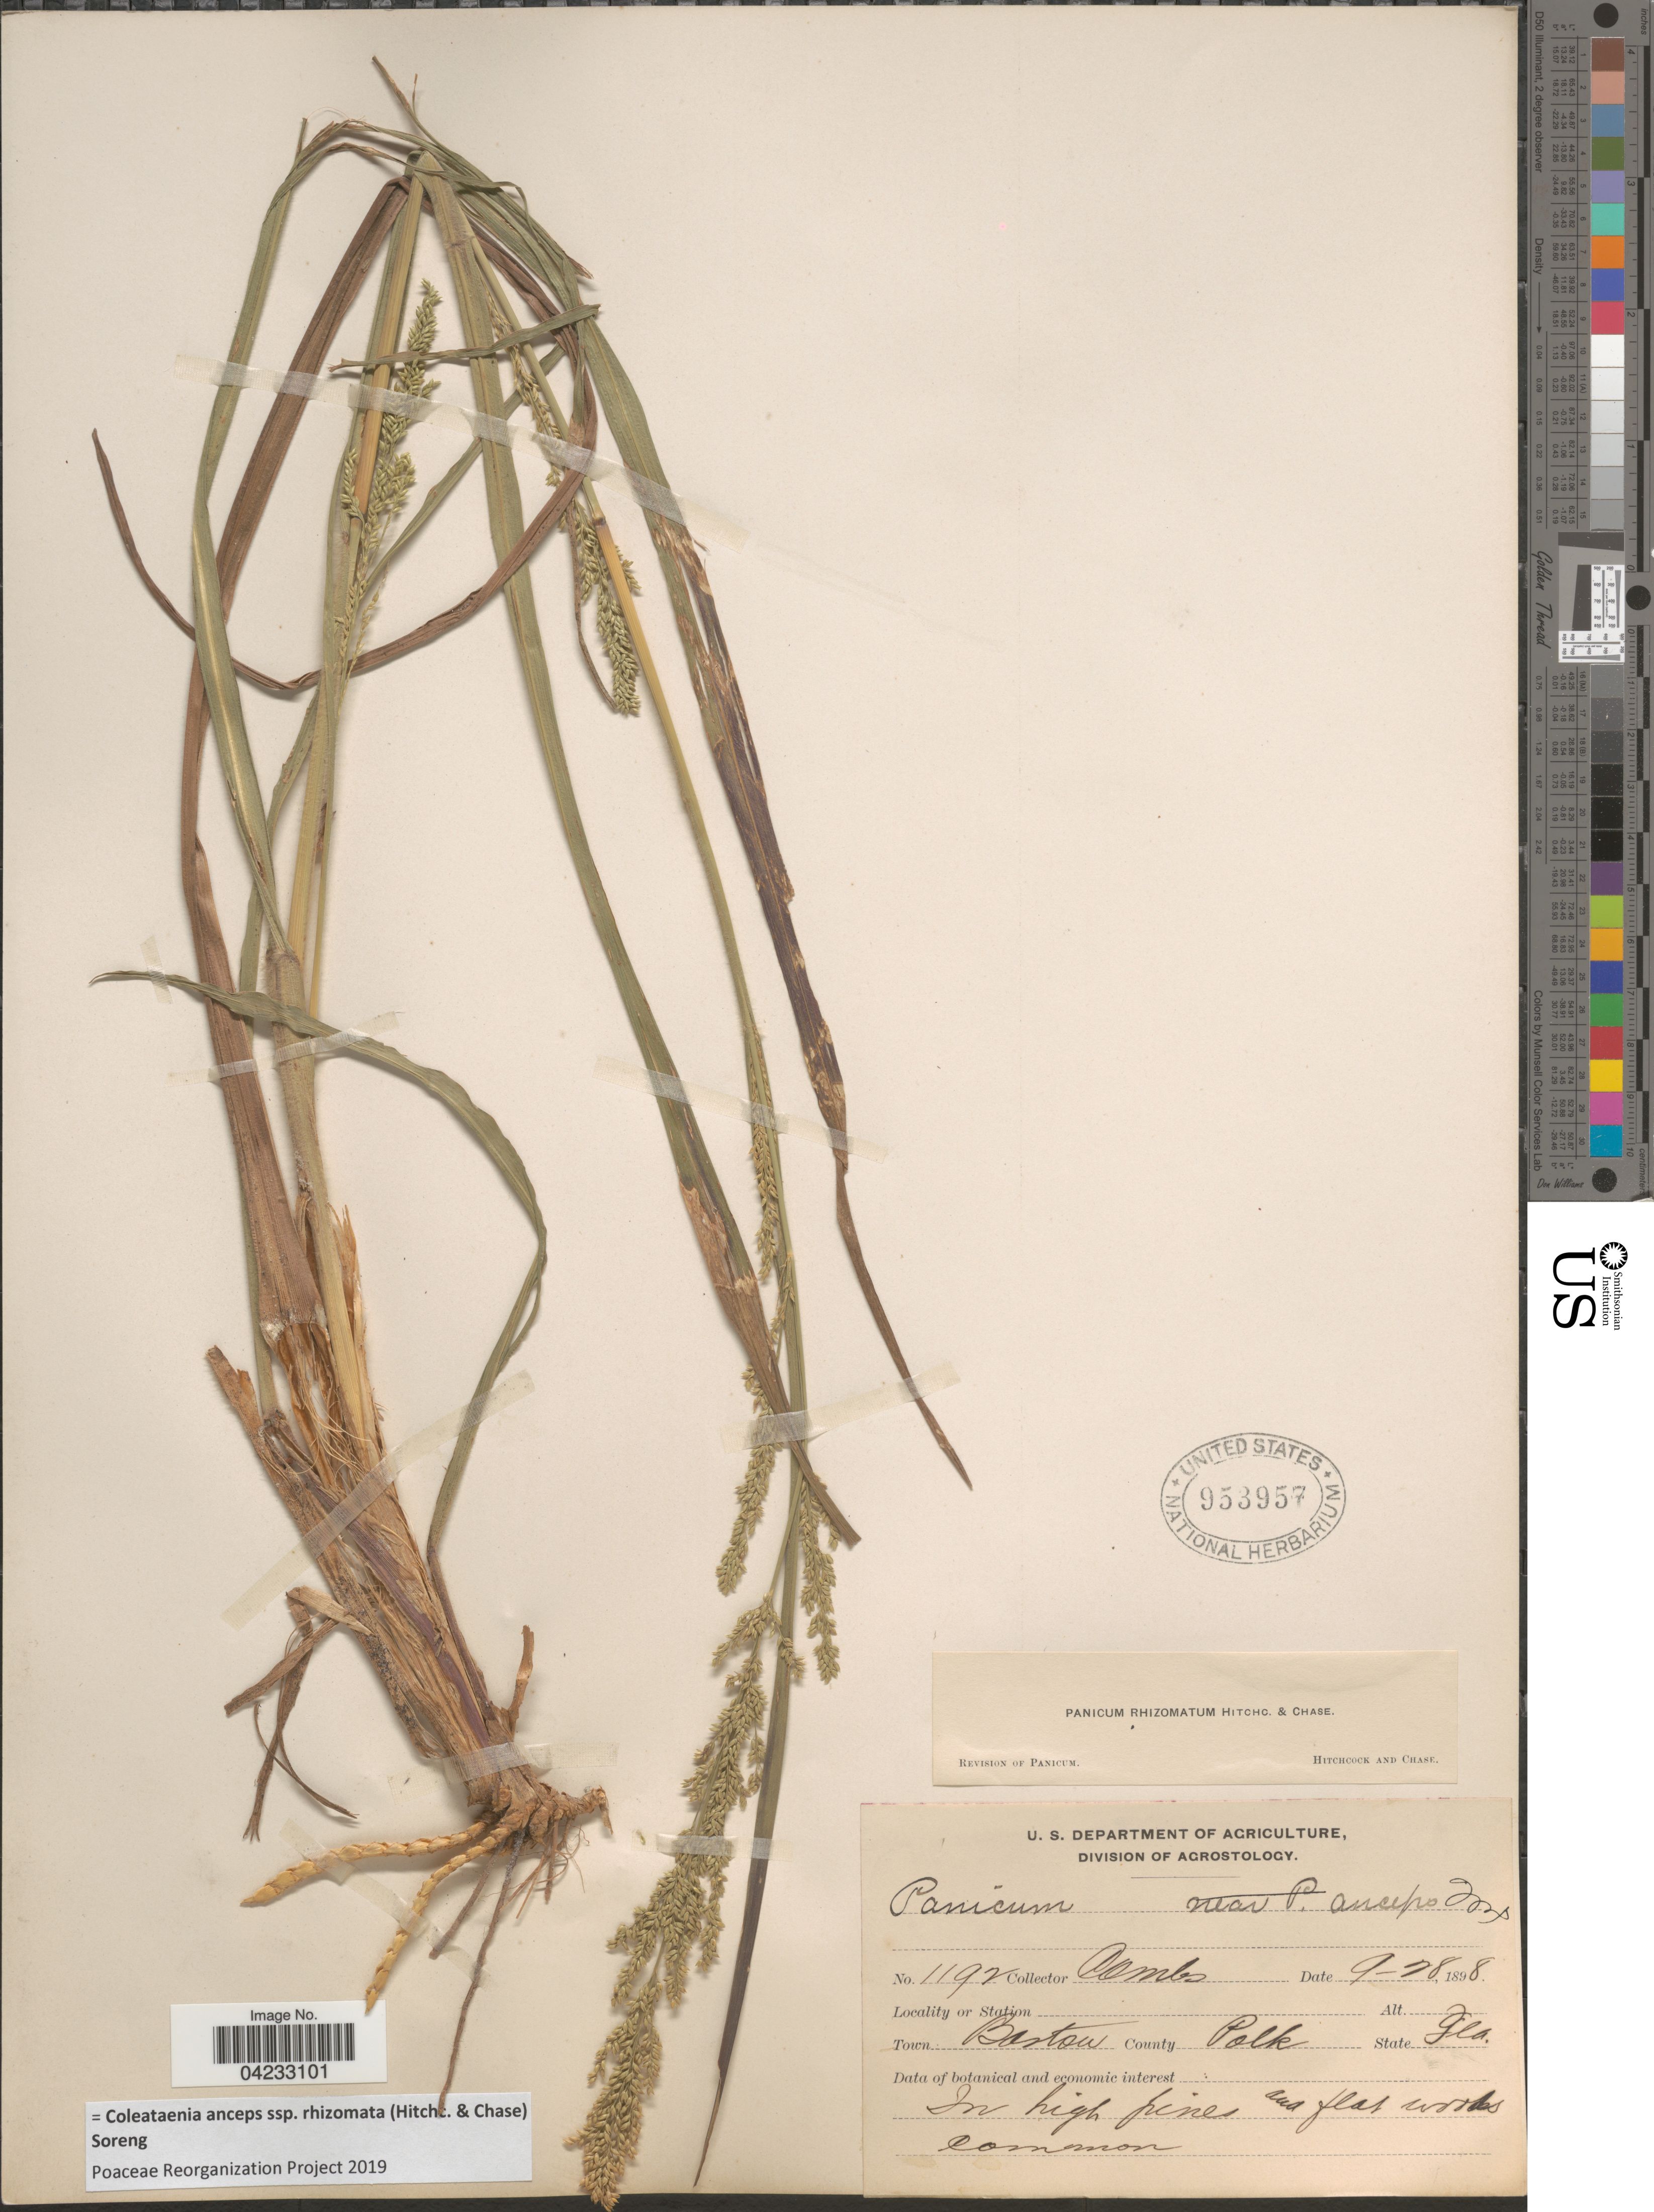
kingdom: Plantae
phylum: Tracheophyta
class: Liliopsida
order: Poales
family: Poaceae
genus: Coleataenia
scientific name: Coleataenia anceps subsp. rhizomata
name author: (Hitchc. & Chase) Soreng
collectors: -. Combs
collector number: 1192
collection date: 1898-09-28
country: United States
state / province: Florida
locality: Town Bartow. County Polk.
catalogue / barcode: US 953957